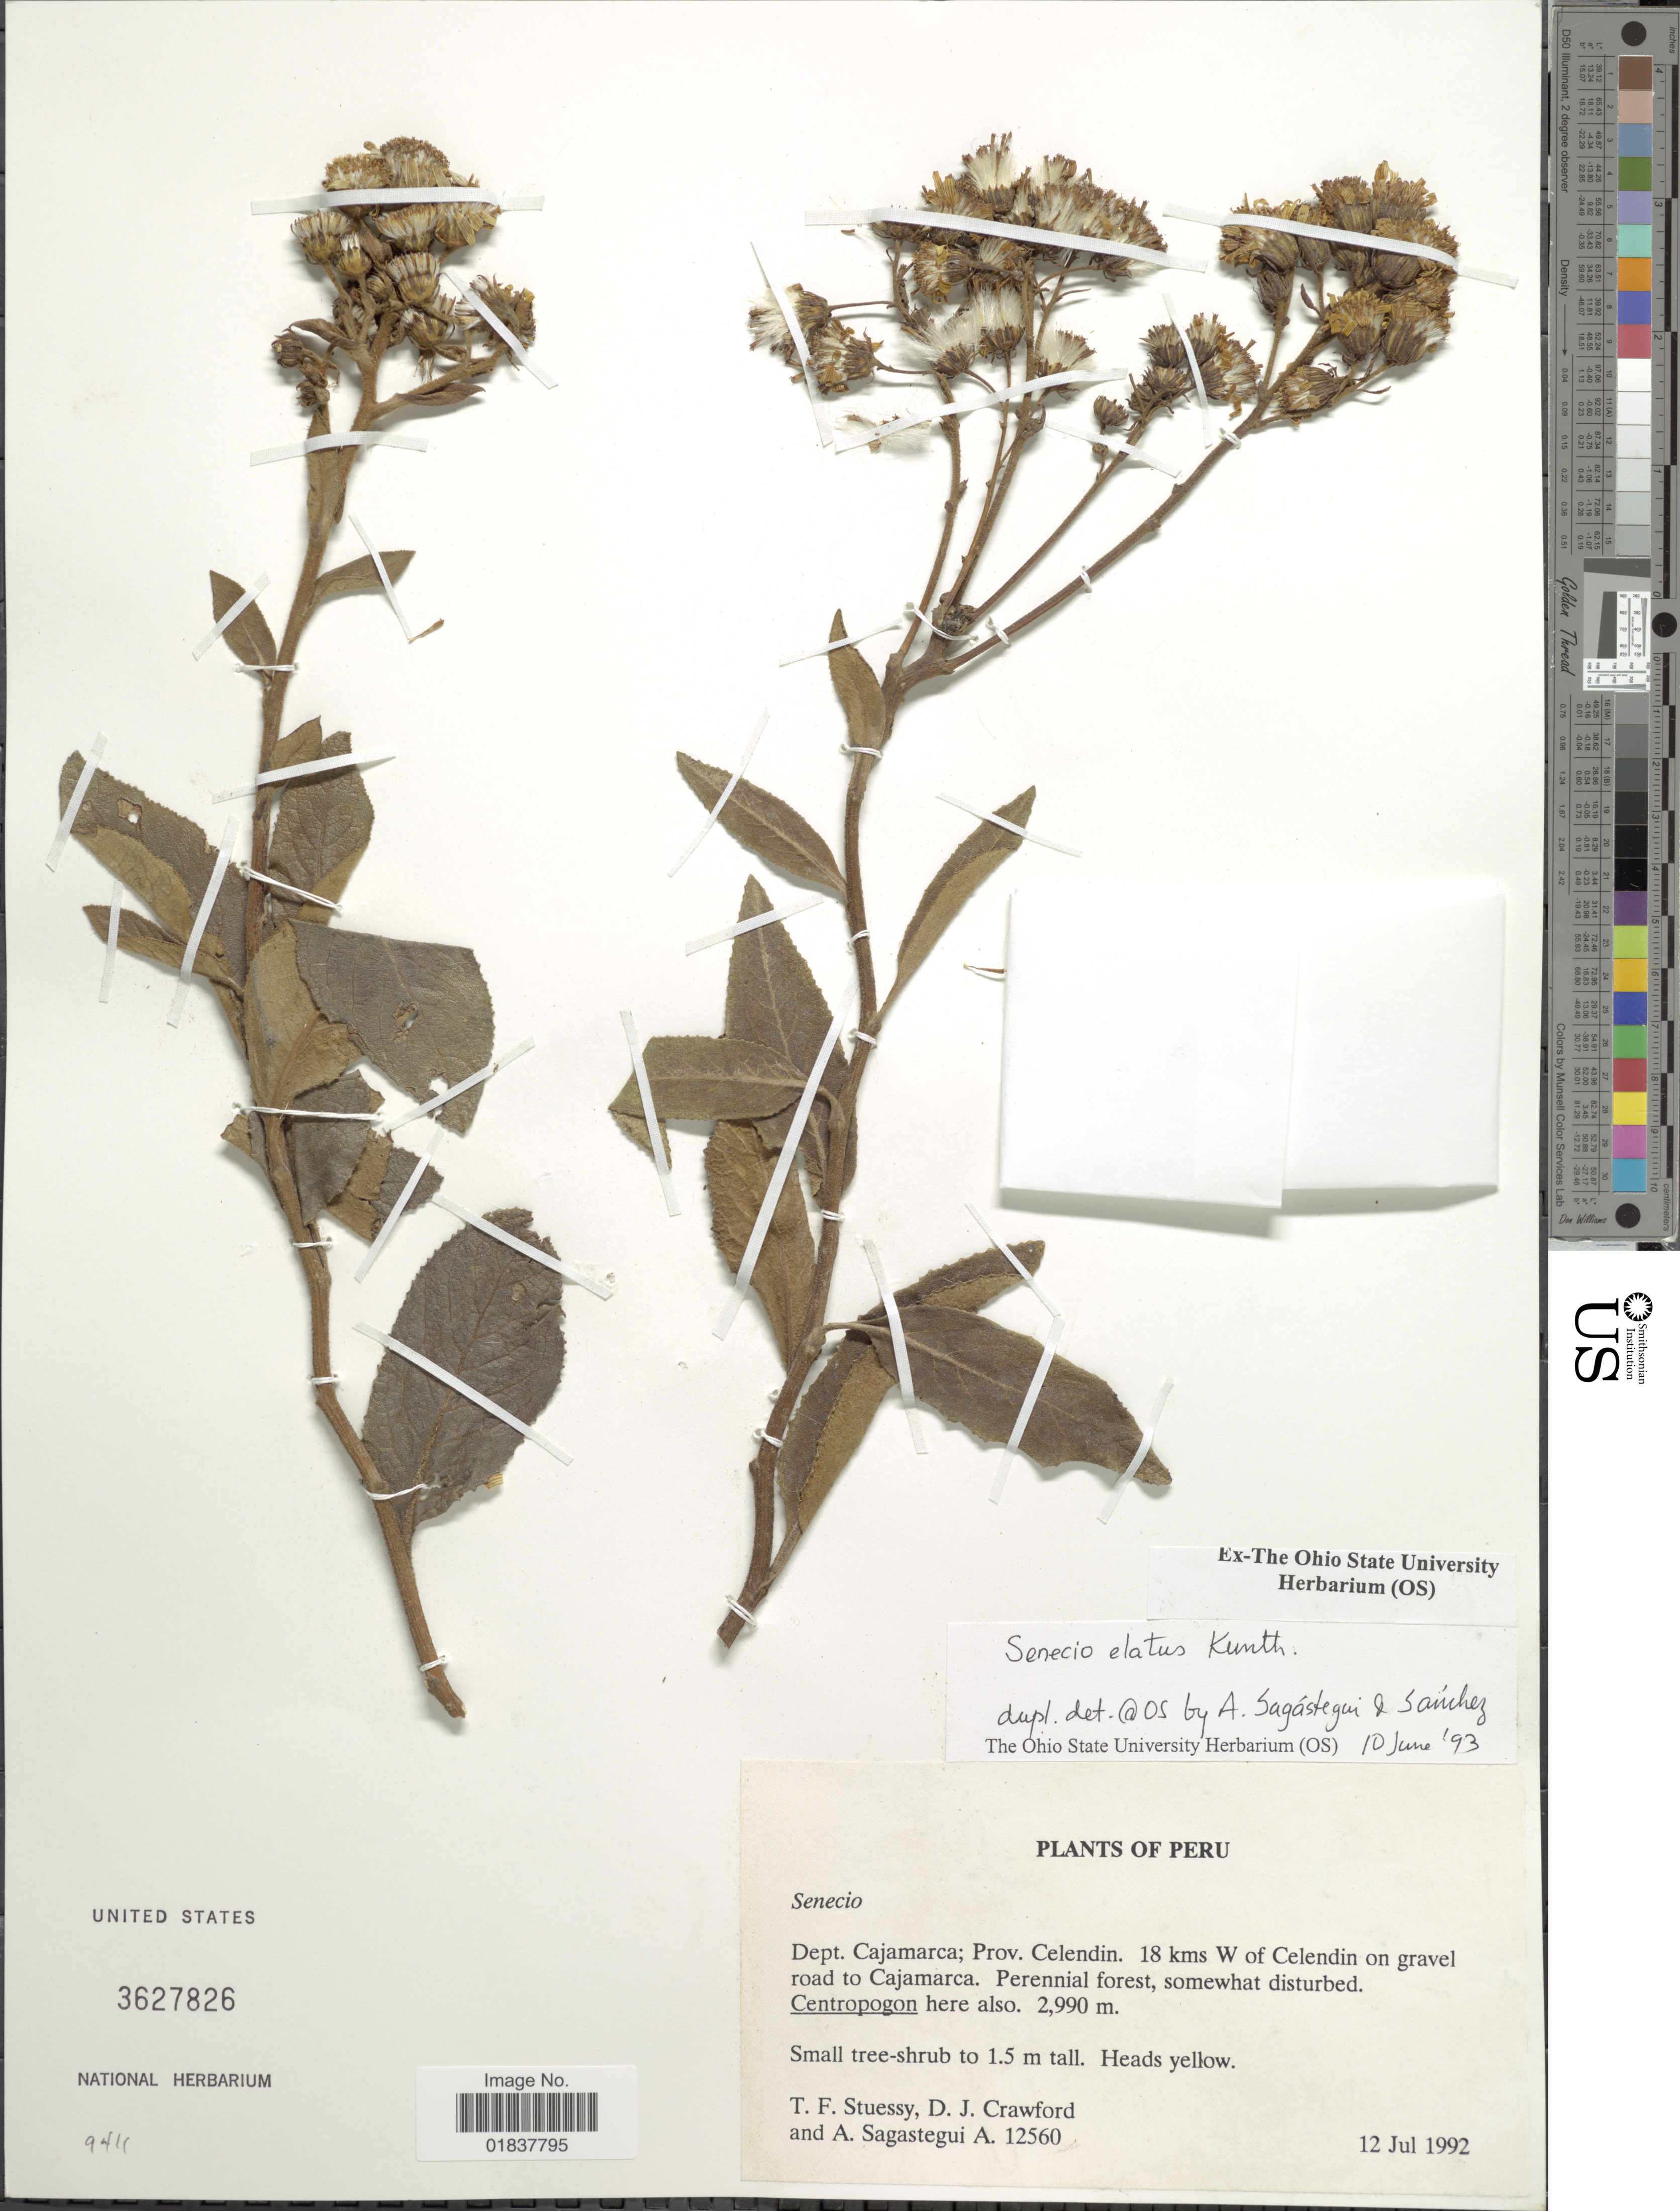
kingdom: Plantae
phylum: Tracheophyta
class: Magnoliopsida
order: Asterales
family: Asteraceae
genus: Senecio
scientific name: Senecio usgorensis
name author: Cuatrec.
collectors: T. Stuessy, D. Crawford & A. Sagástegui A.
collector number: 12560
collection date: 1992-07-12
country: Peru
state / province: Cajamarca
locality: Prov. Celendin, 18 kms W of Celendin on gravel road to Cajamarca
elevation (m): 2990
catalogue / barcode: US 3627826